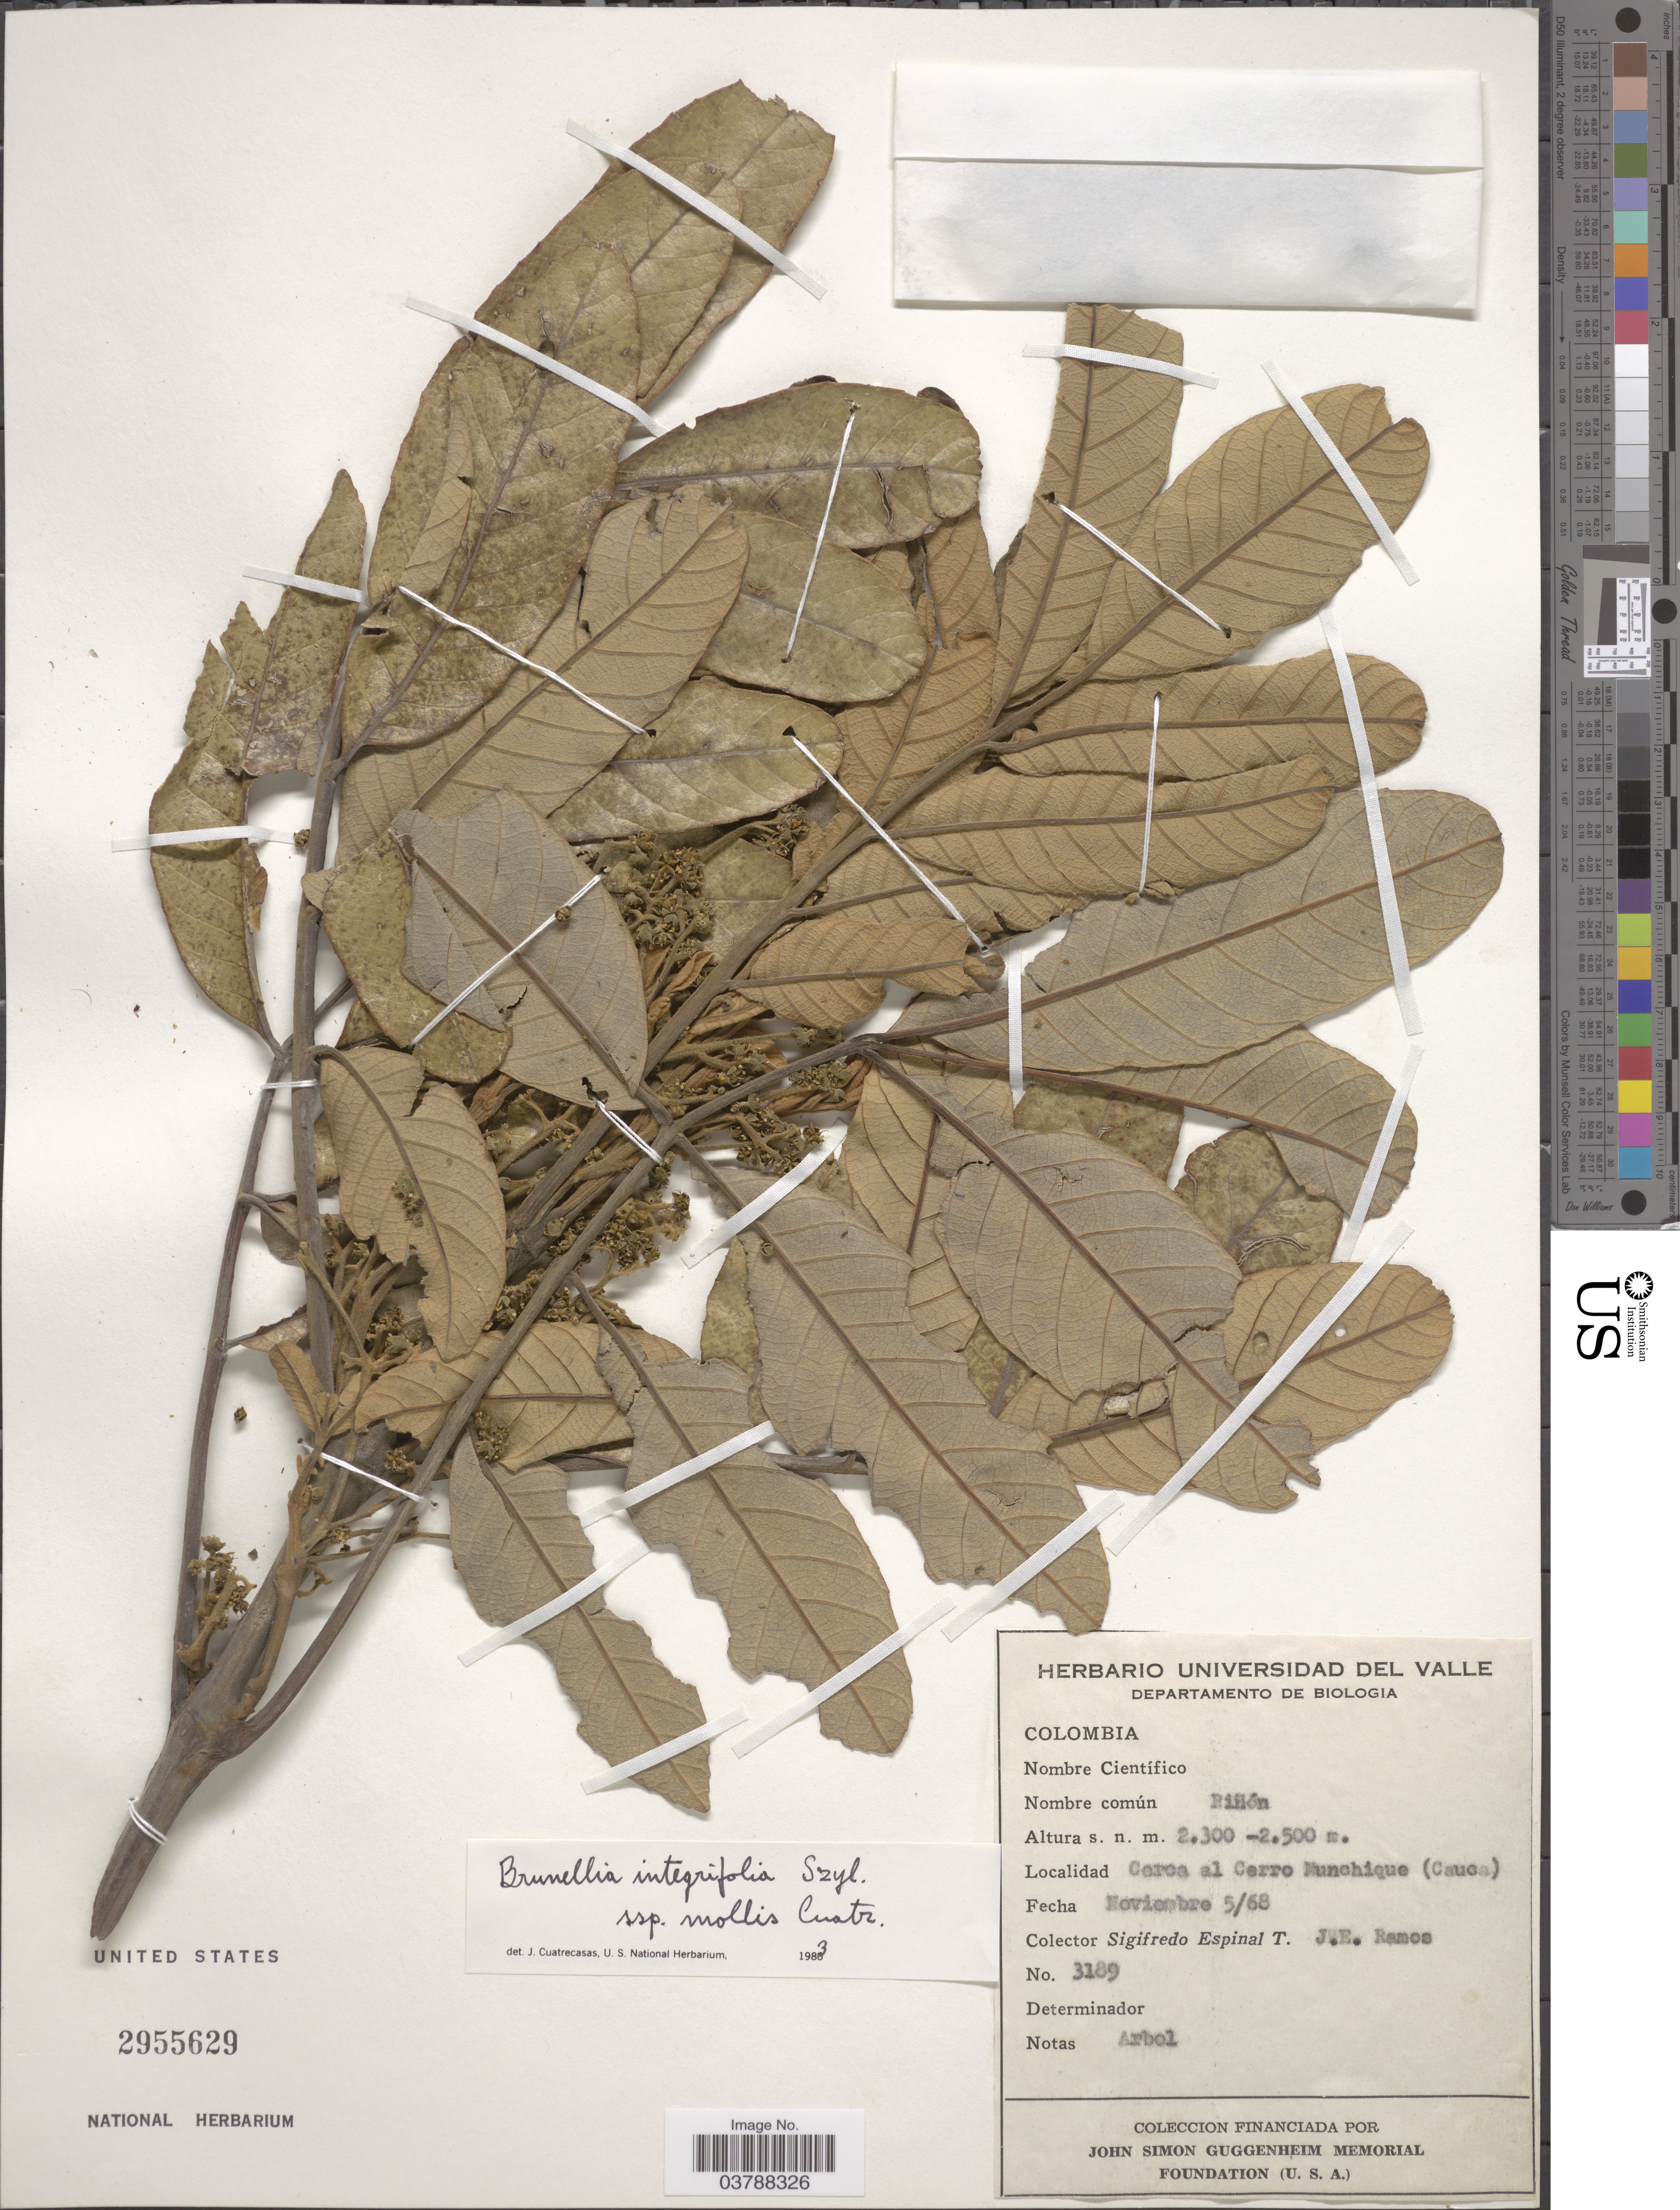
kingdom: Plantae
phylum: Tracheophyta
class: Magnoliopsida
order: Oxalidales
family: Brunelliaceae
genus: Brunellia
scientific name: Brunellia integrifolia subsp. mollis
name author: (Cuatrec.) Cuatrec.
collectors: S. Espinal & J. E. Ramos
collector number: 3189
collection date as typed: Transcribed d/m/y: 5/11/68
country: Colombia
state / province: Cauca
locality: Cerca al Cerro Munchique (Cauca).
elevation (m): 2300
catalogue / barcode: US 295562